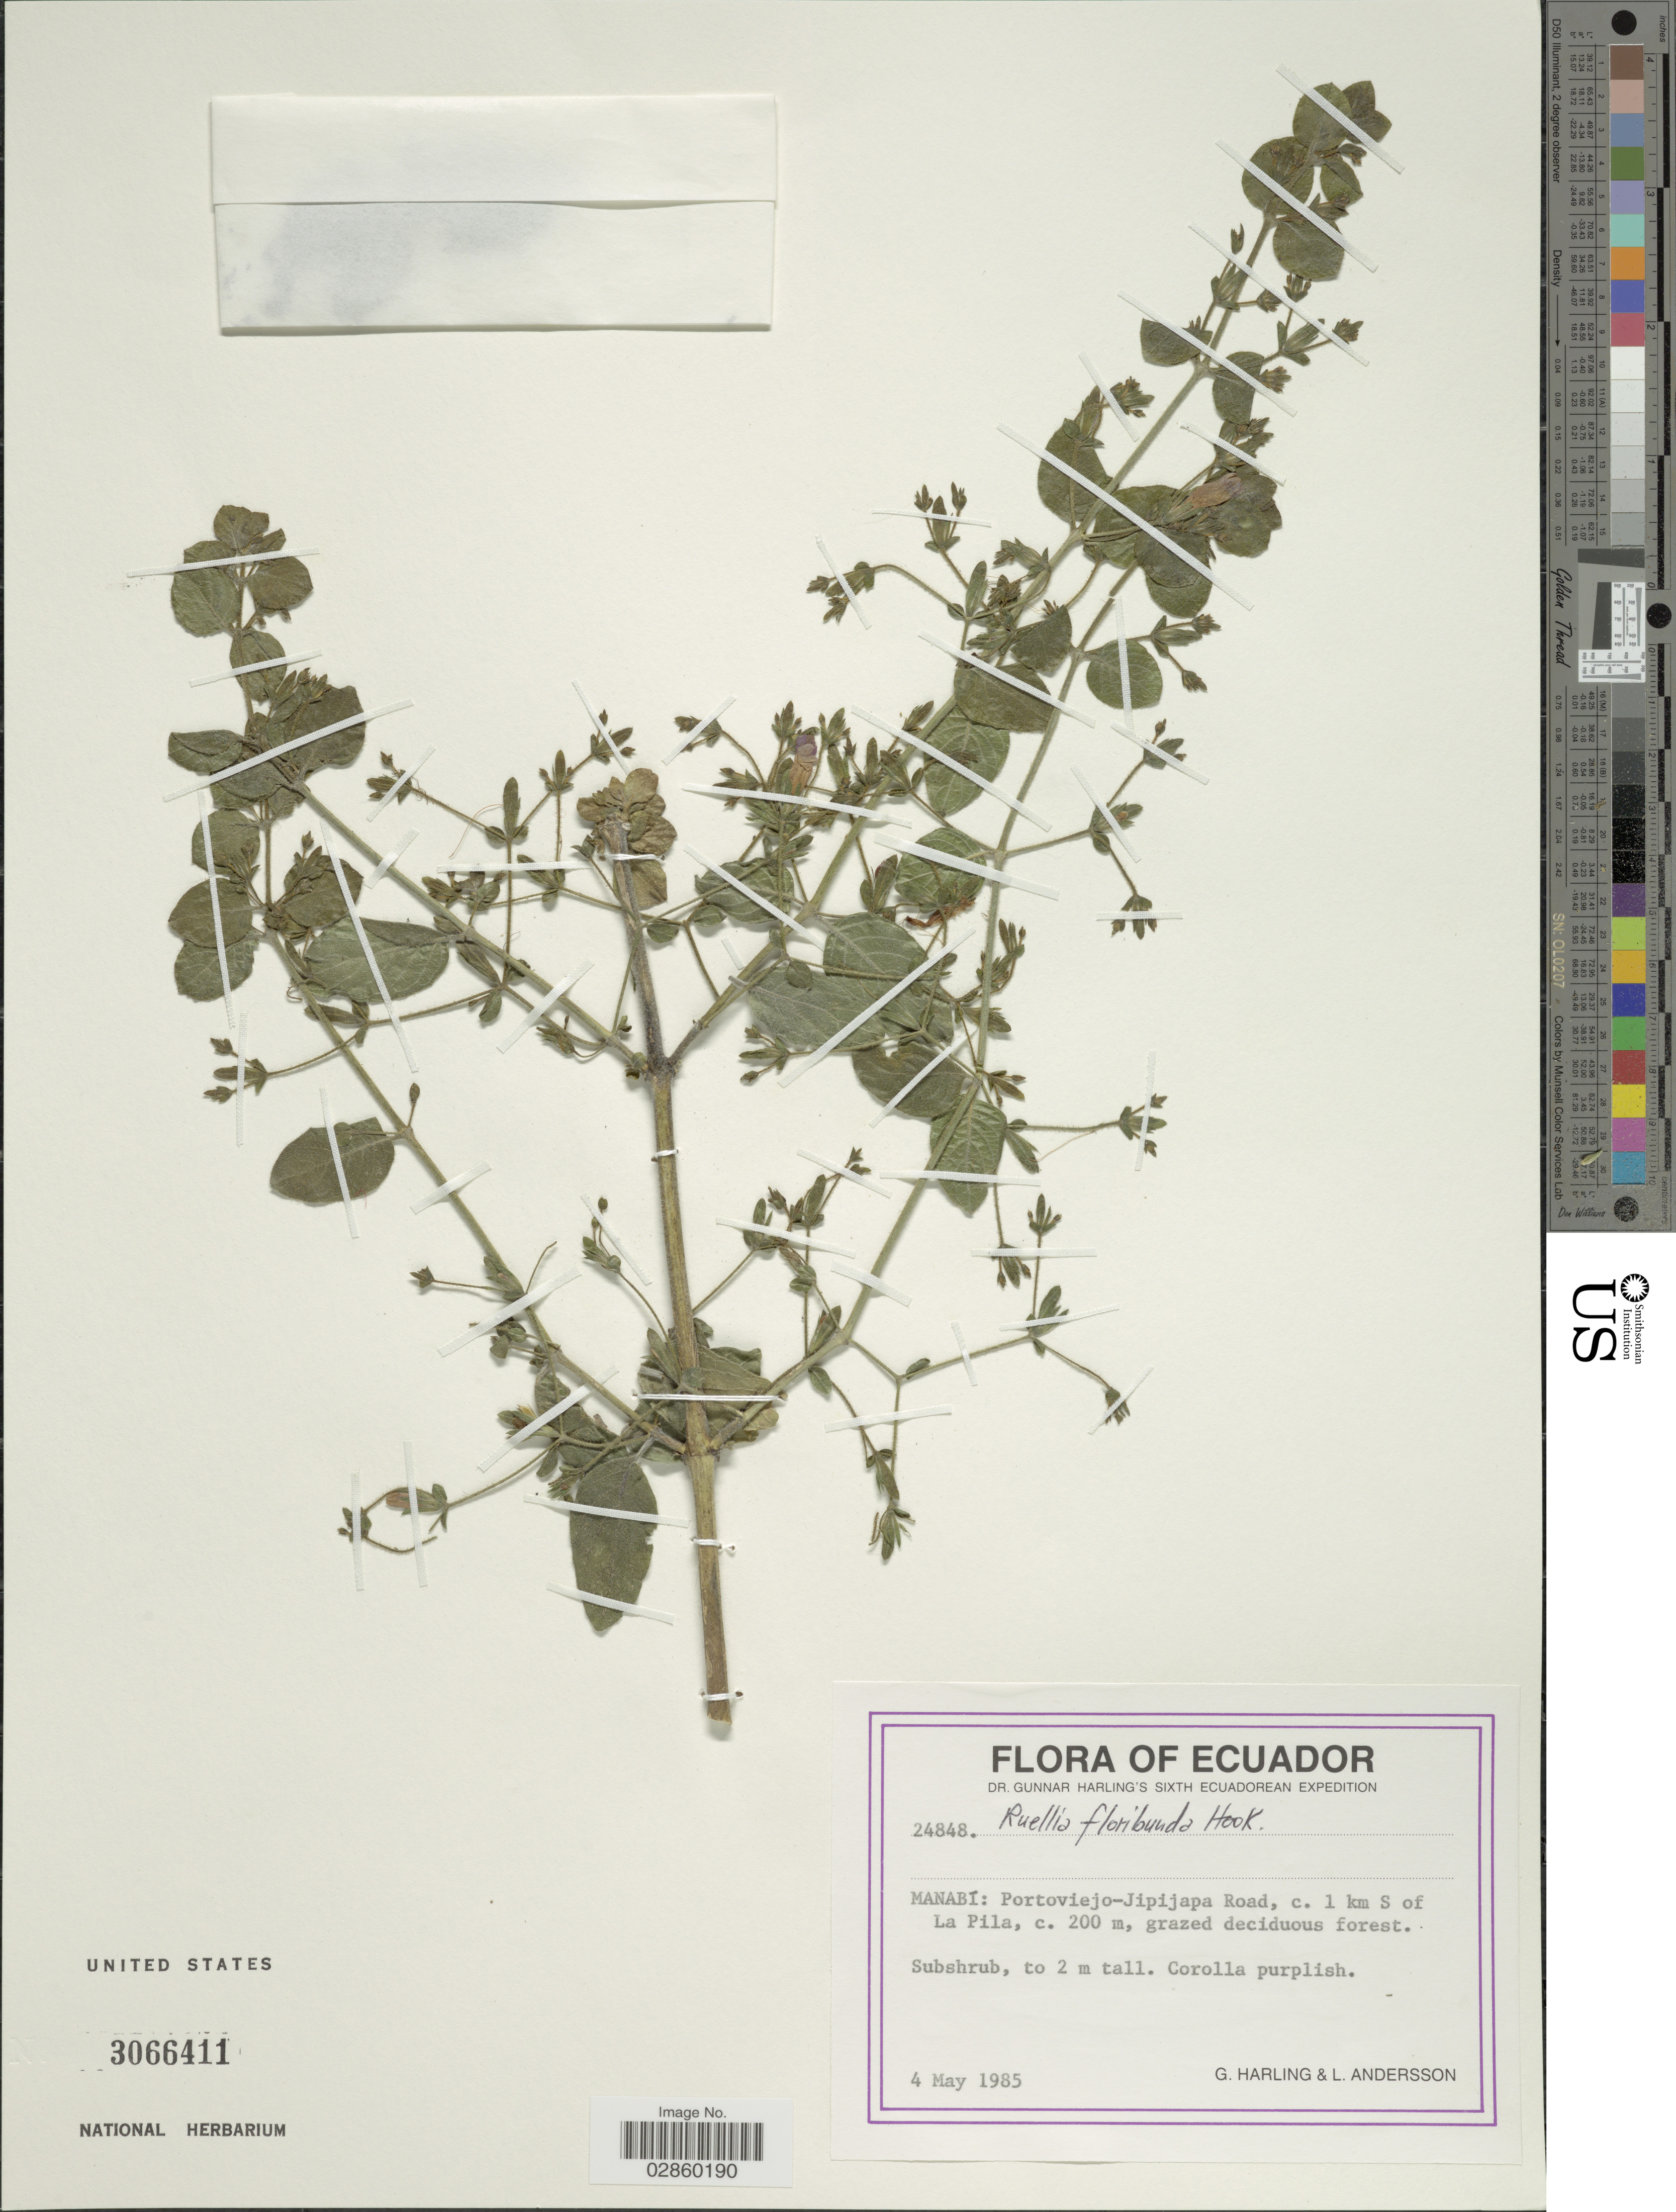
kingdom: Plantae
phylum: Tracheophyta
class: Magnoliopsida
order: Lamiales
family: Acanthaceae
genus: Ruellia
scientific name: Ruellia floribunda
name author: Hook.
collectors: G. Harling & L. Andersson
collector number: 24848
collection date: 1985-05-04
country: Ecuador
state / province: Manabí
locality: Portoviejo-Jipijapa Road, c. 1 km S of La Pila.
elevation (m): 200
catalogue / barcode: US 3066411